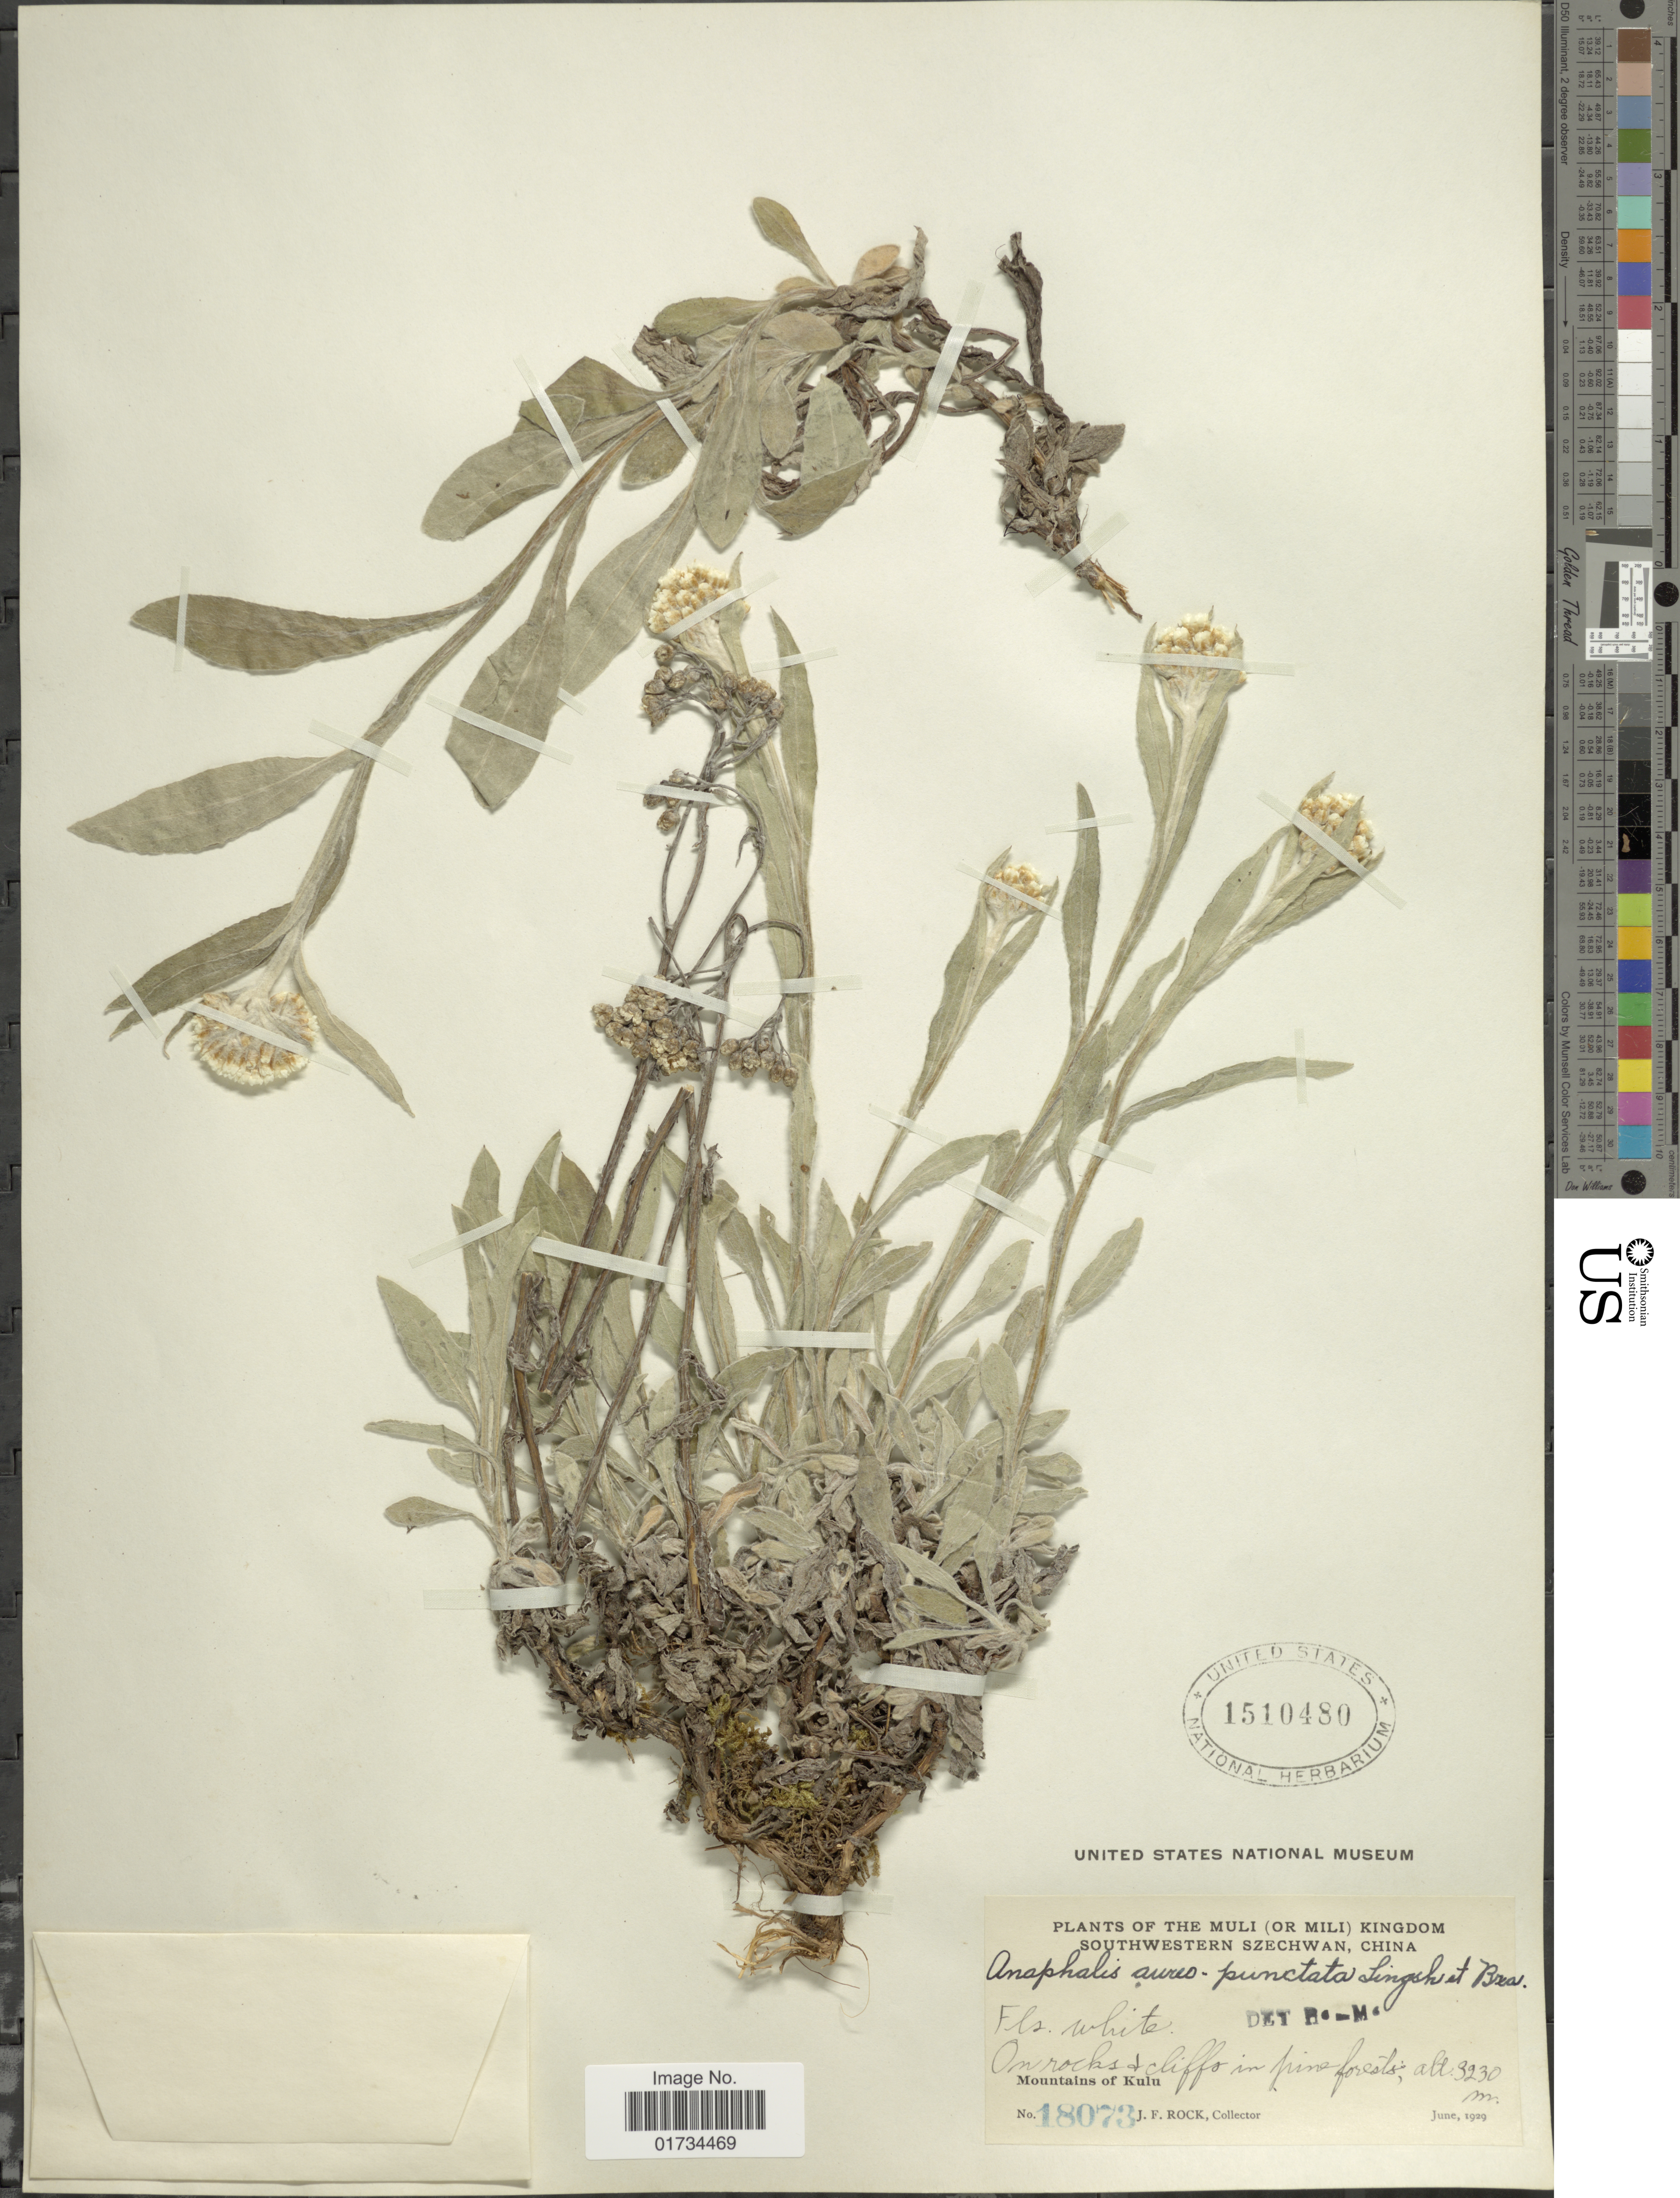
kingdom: Plantae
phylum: Tracheophyta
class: Magnoliopsida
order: Asterales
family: Asteraceae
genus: Anaphalis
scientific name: Anaphalis aureopunctata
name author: Lingelsh. & Borza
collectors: J. F. Rock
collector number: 18073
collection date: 1929-06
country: China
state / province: Sichuan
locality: Southwestern Szechwan, China. Mountains of Kulu. On rocks + cliffs in pine forests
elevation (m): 3230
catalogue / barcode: US 1510480